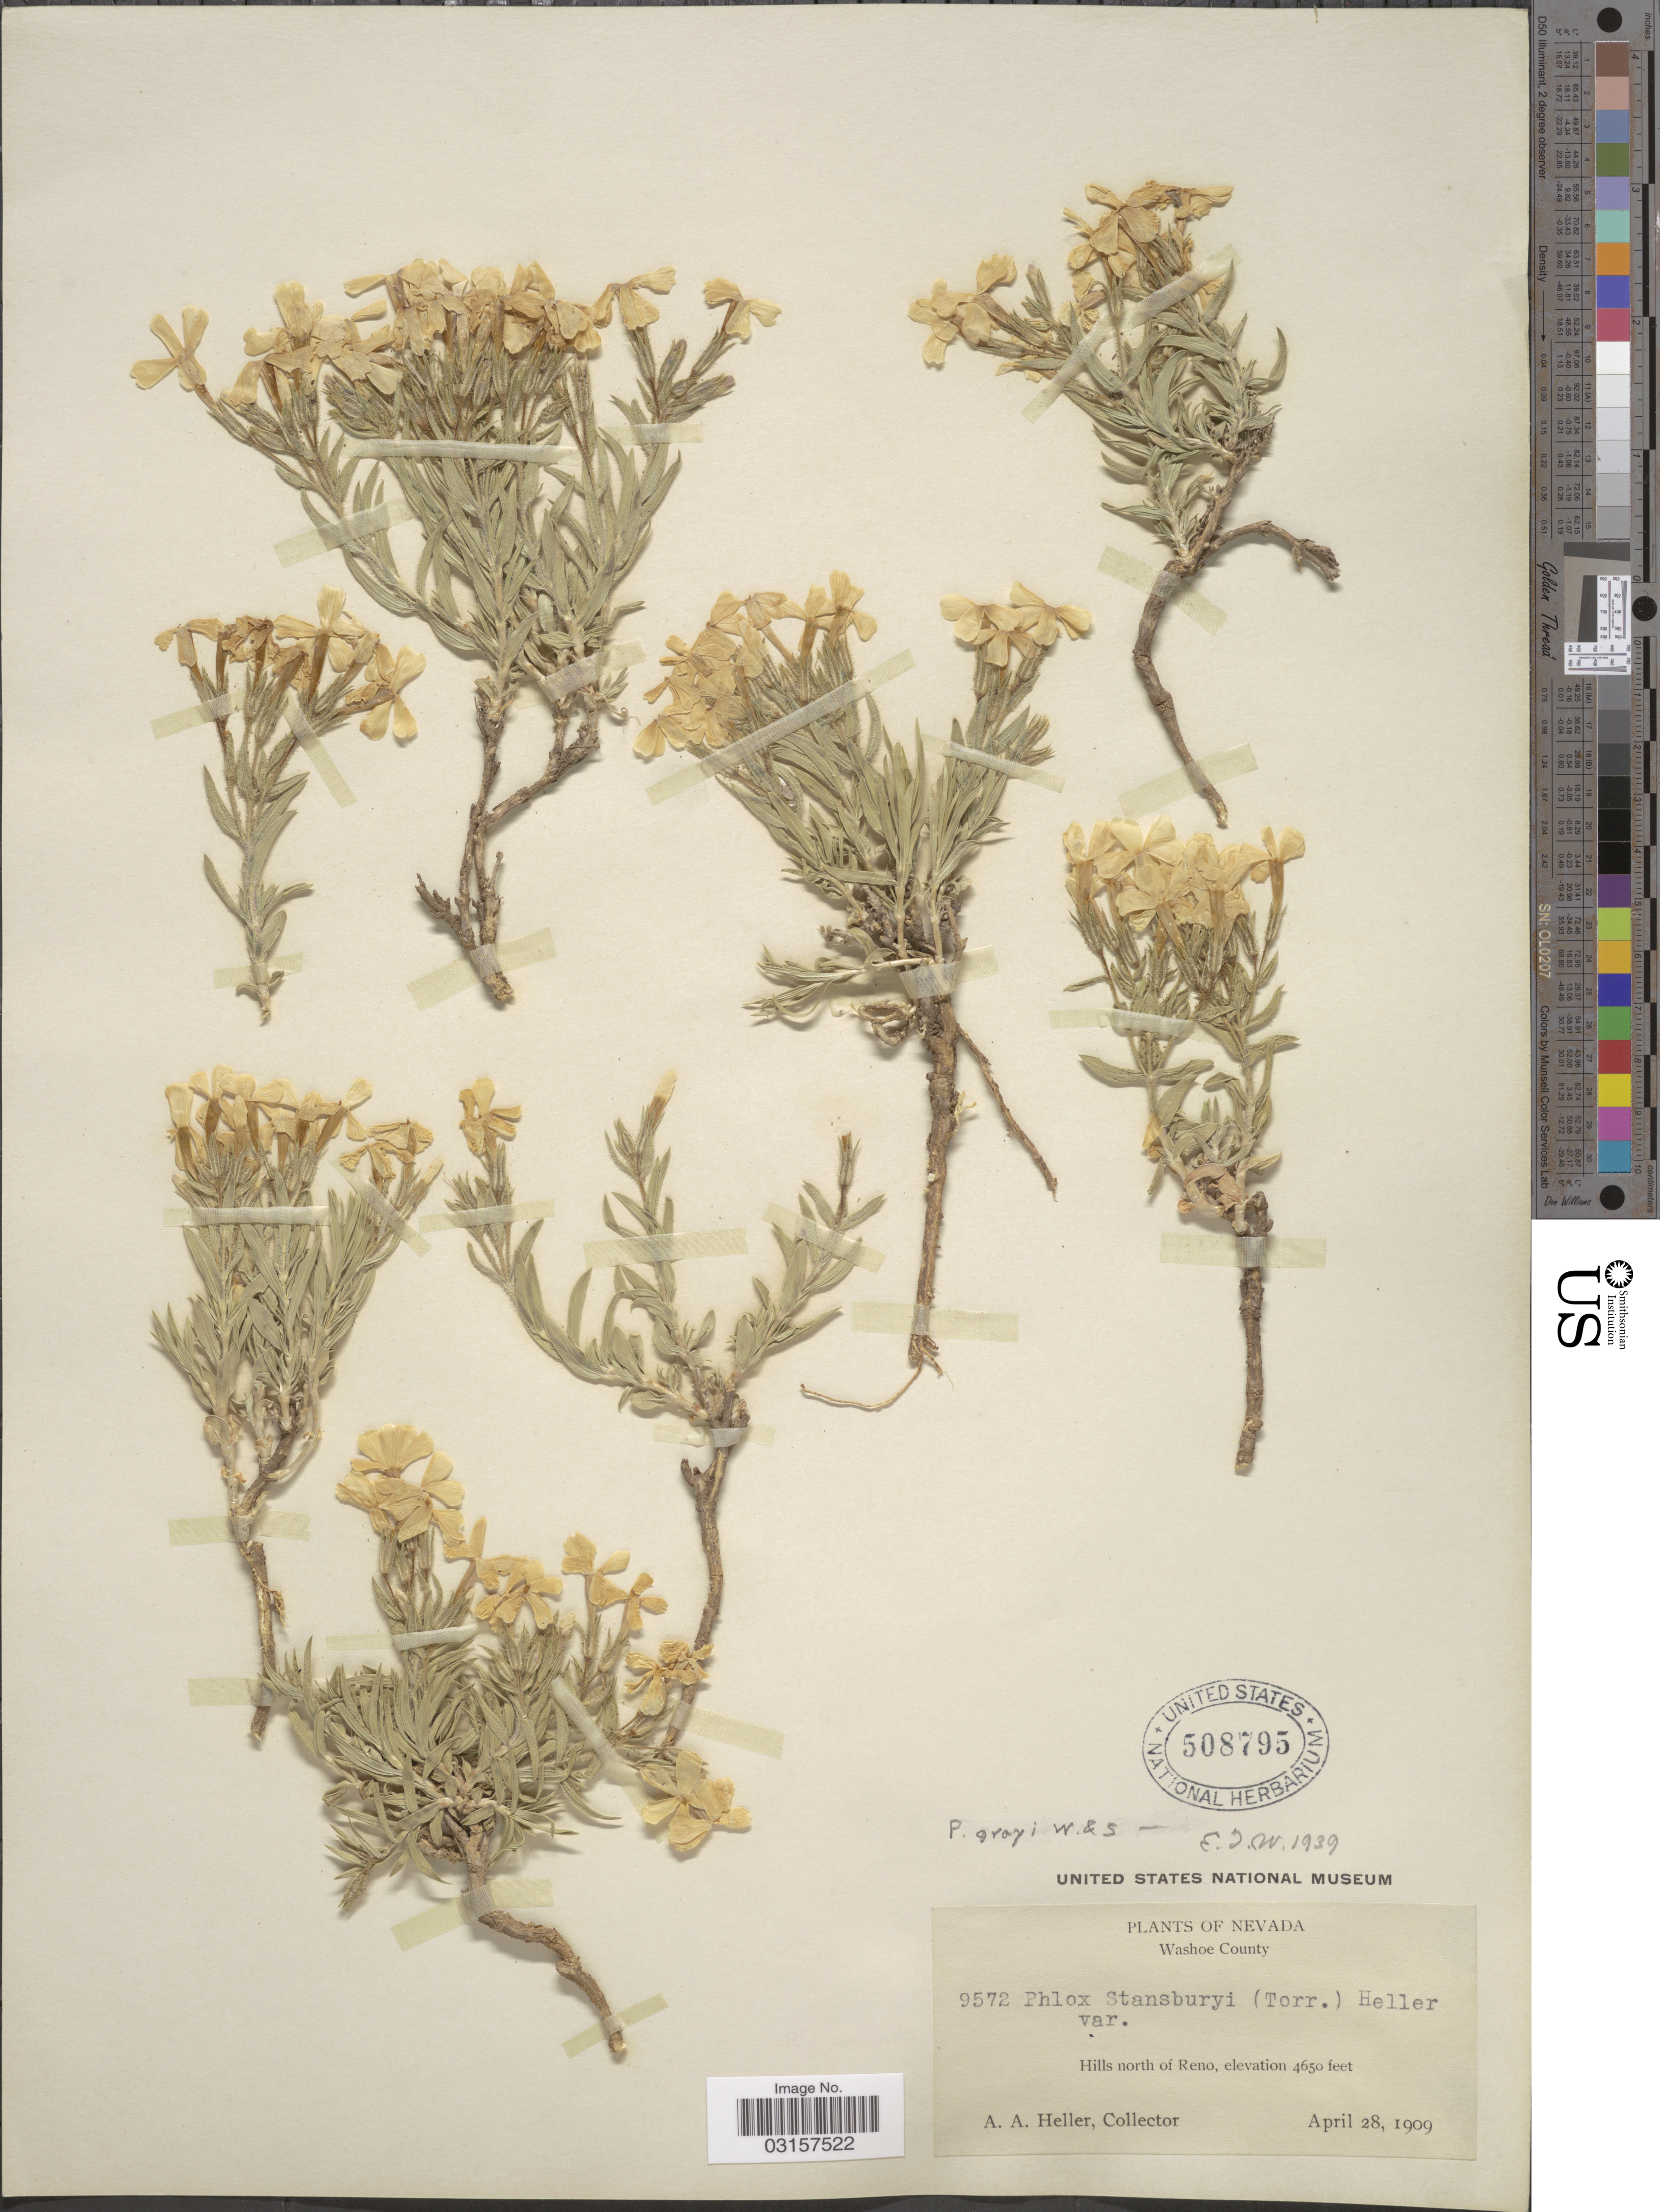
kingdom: Plantae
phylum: Tracheophyta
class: Magnoliopsida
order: Ericales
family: Polemoniaceae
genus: Phlox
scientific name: Phlox stansburyi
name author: (Torr.) A. Heller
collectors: A. A. Heller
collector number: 9572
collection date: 1909-04-28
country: United States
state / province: Nevada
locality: Washoe County, Hills north of Reno.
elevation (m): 1417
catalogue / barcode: US 508795